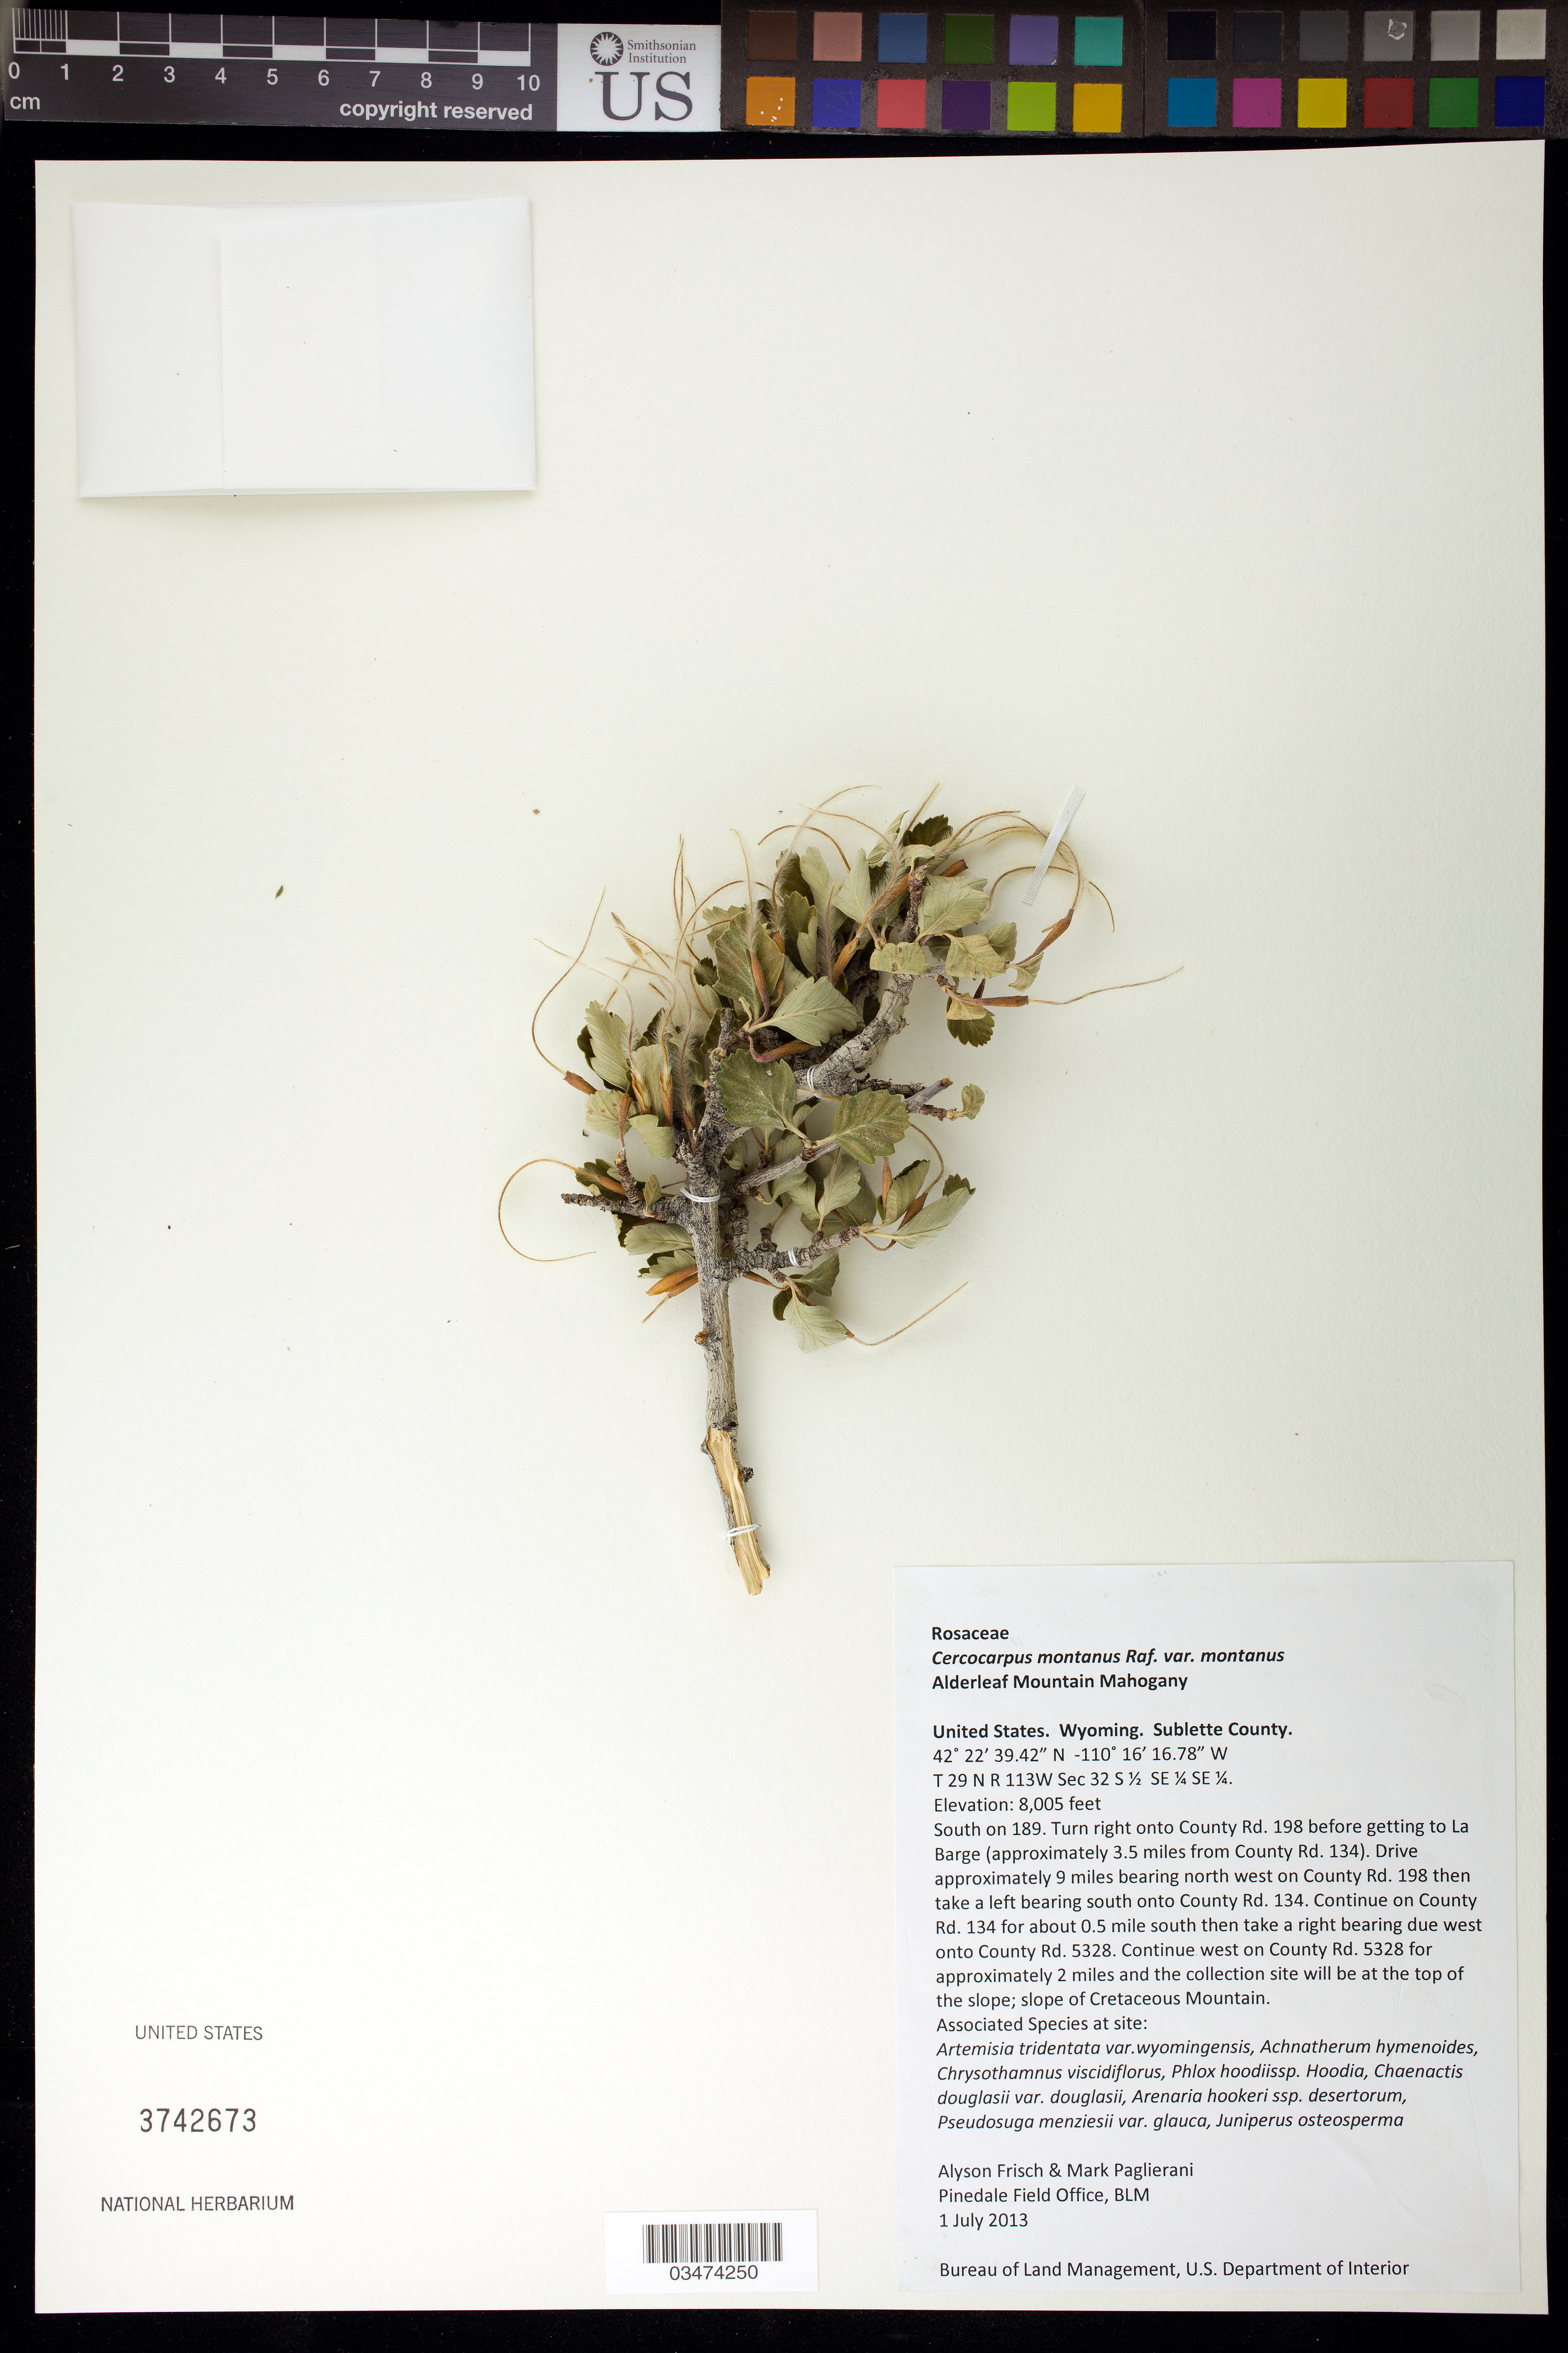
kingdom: Plantae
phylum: Tracheophyta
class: Magnoliopsida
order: Rosales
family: Rosaceae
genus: Cercocarpus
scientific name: Cercocarpus montanus var. montanus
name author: Raf.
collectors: A. Frisch & M. Paglierani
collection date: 2013-07-01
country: United States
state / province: Wyoming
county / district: Sublette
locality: Top of slope of Cretaceous Mt.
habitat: With: Artemisia tridentata var wyomingensis, Phlox hoodii ssp. hoodia, ect.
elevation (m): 2440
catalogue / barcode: US 3742673